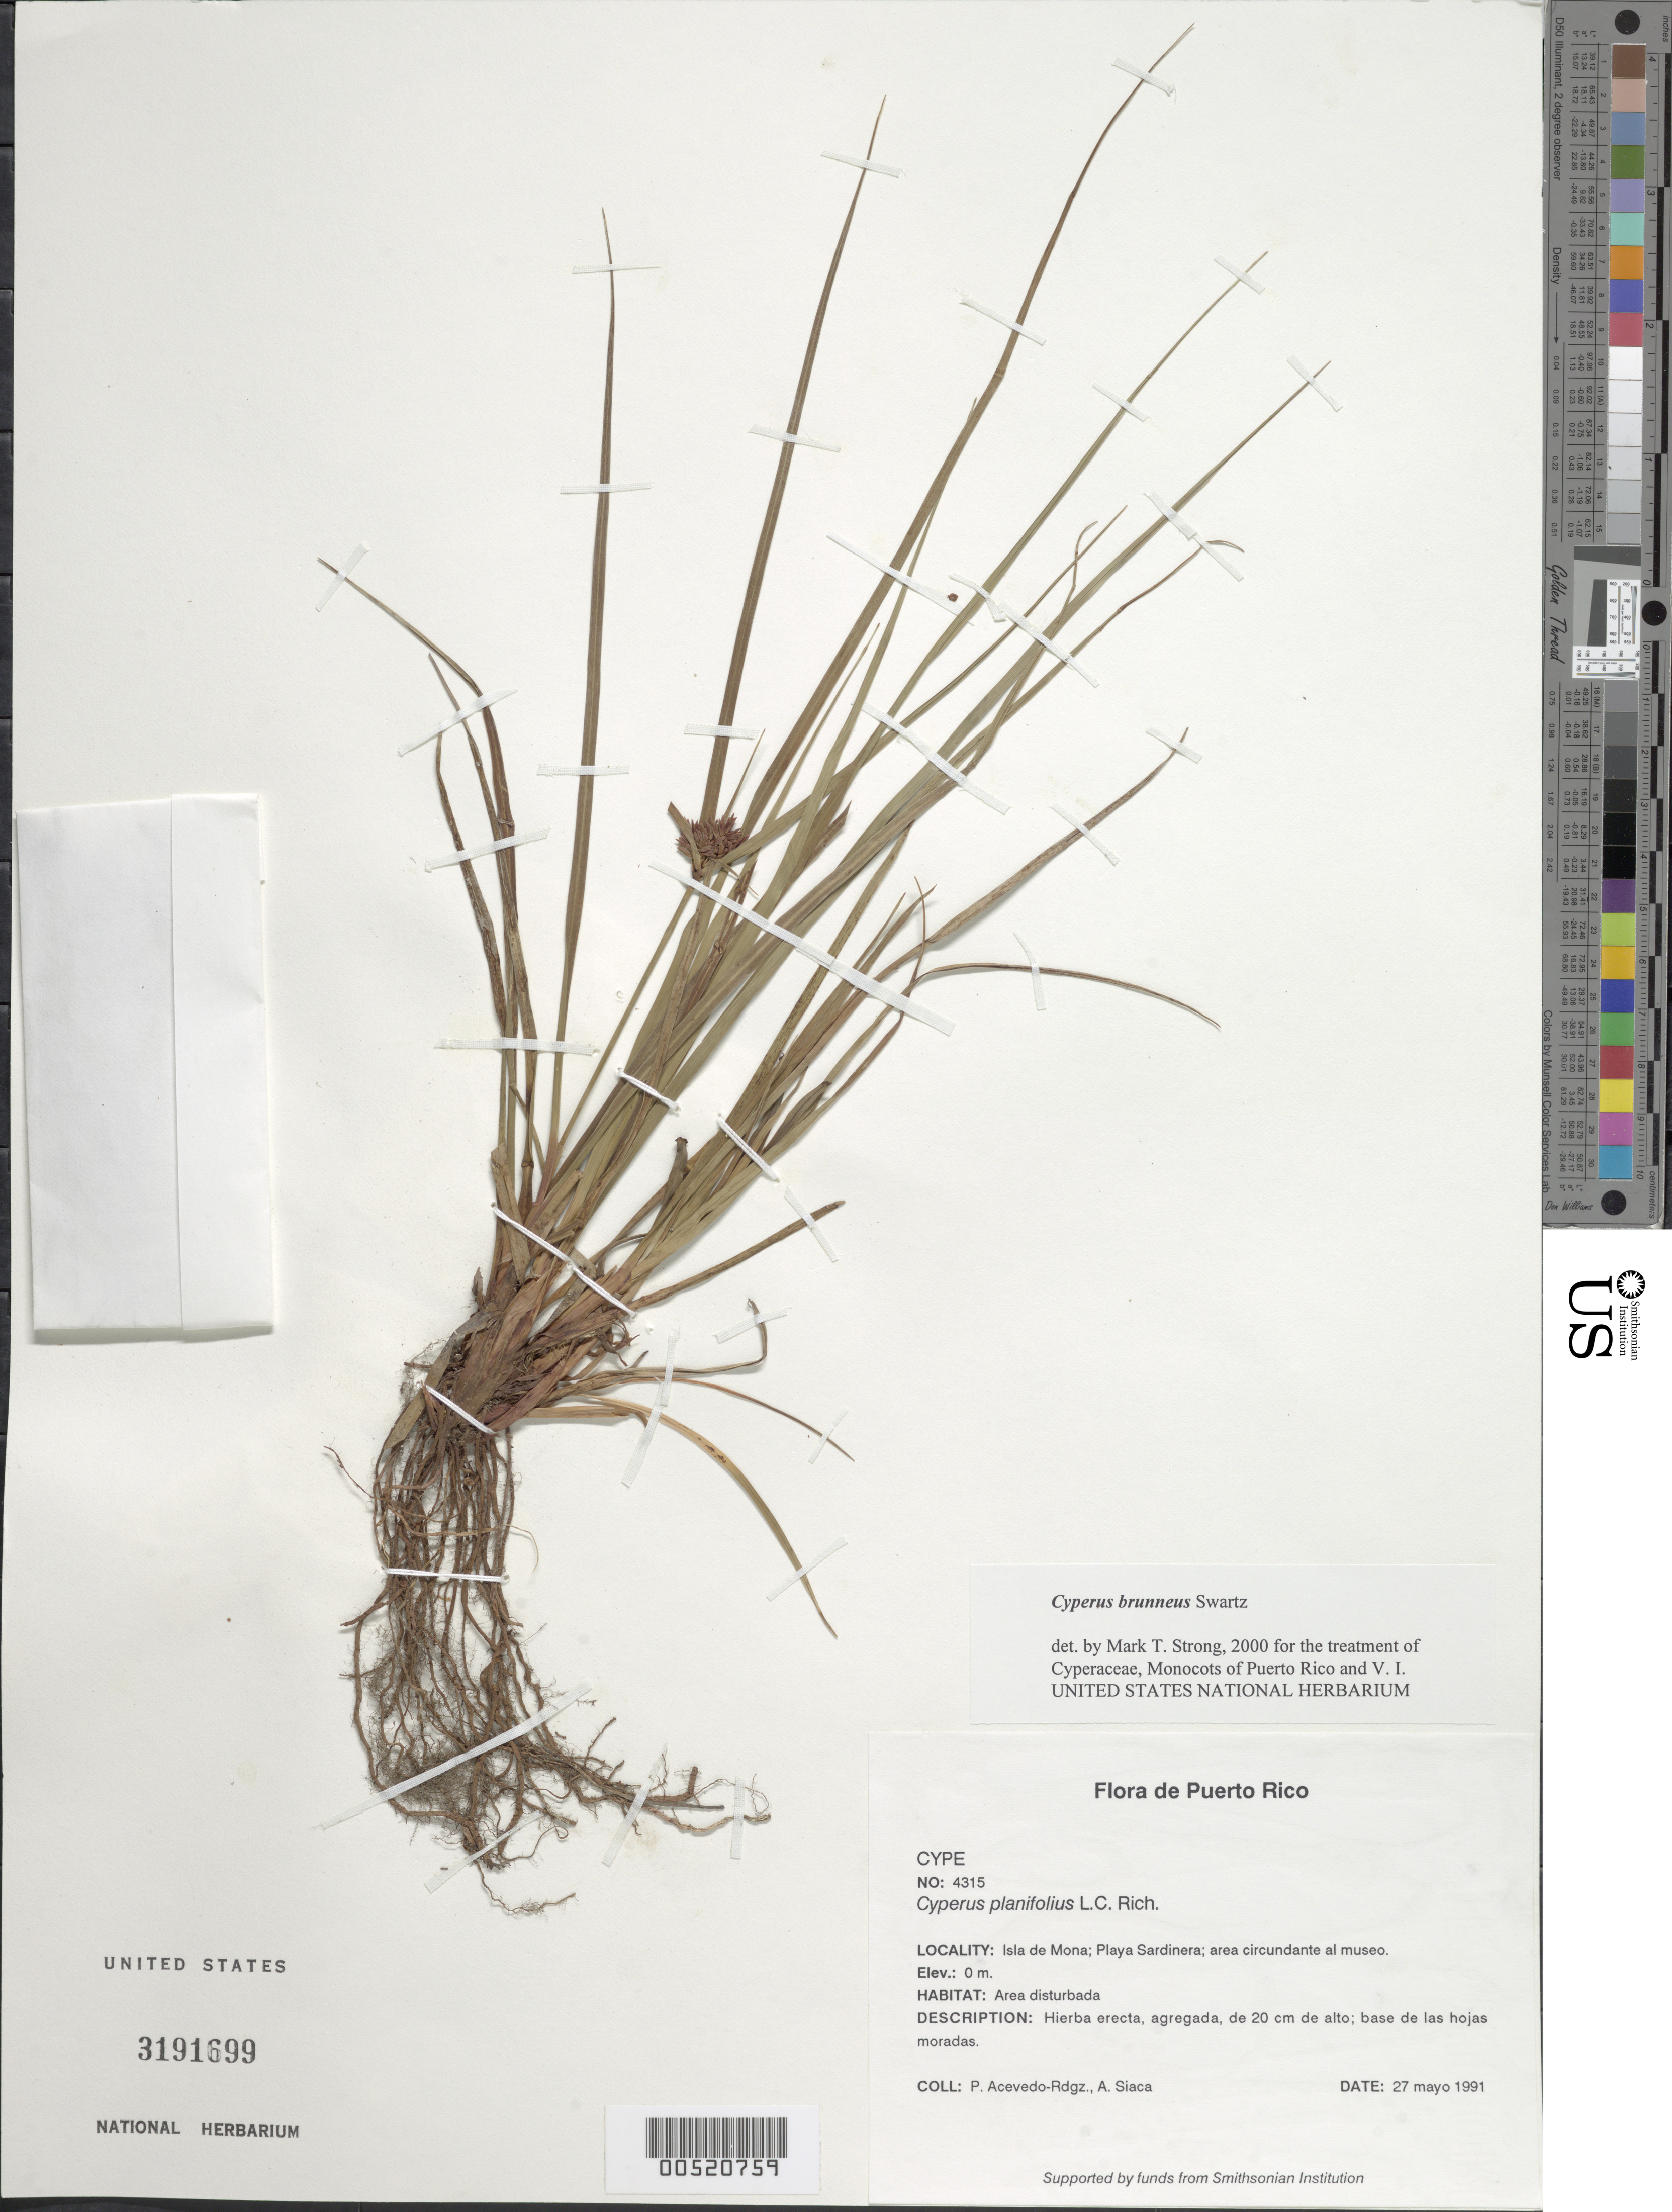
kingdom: Plantae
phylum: Tracheophyta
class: Liliopsida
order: Poales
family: Cyperaceae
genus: Cyperus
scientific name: Cyperus brunneus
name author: Sw.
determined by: Strong, M. T., (US), Smithsonian Institution - National Museum of Natural History (UNITED STATES)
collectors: P. Acevedo-Rodr. & A. Siaca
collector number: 4315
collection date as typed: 27 May 1991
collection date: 1991-05-27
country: Puerto Rico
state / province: Mayaguëz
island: Mona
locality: Isla de Mona; Playa Sardinera; area circundante al museo.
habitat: Area disturbada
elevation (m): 0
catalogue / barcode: US 3191699